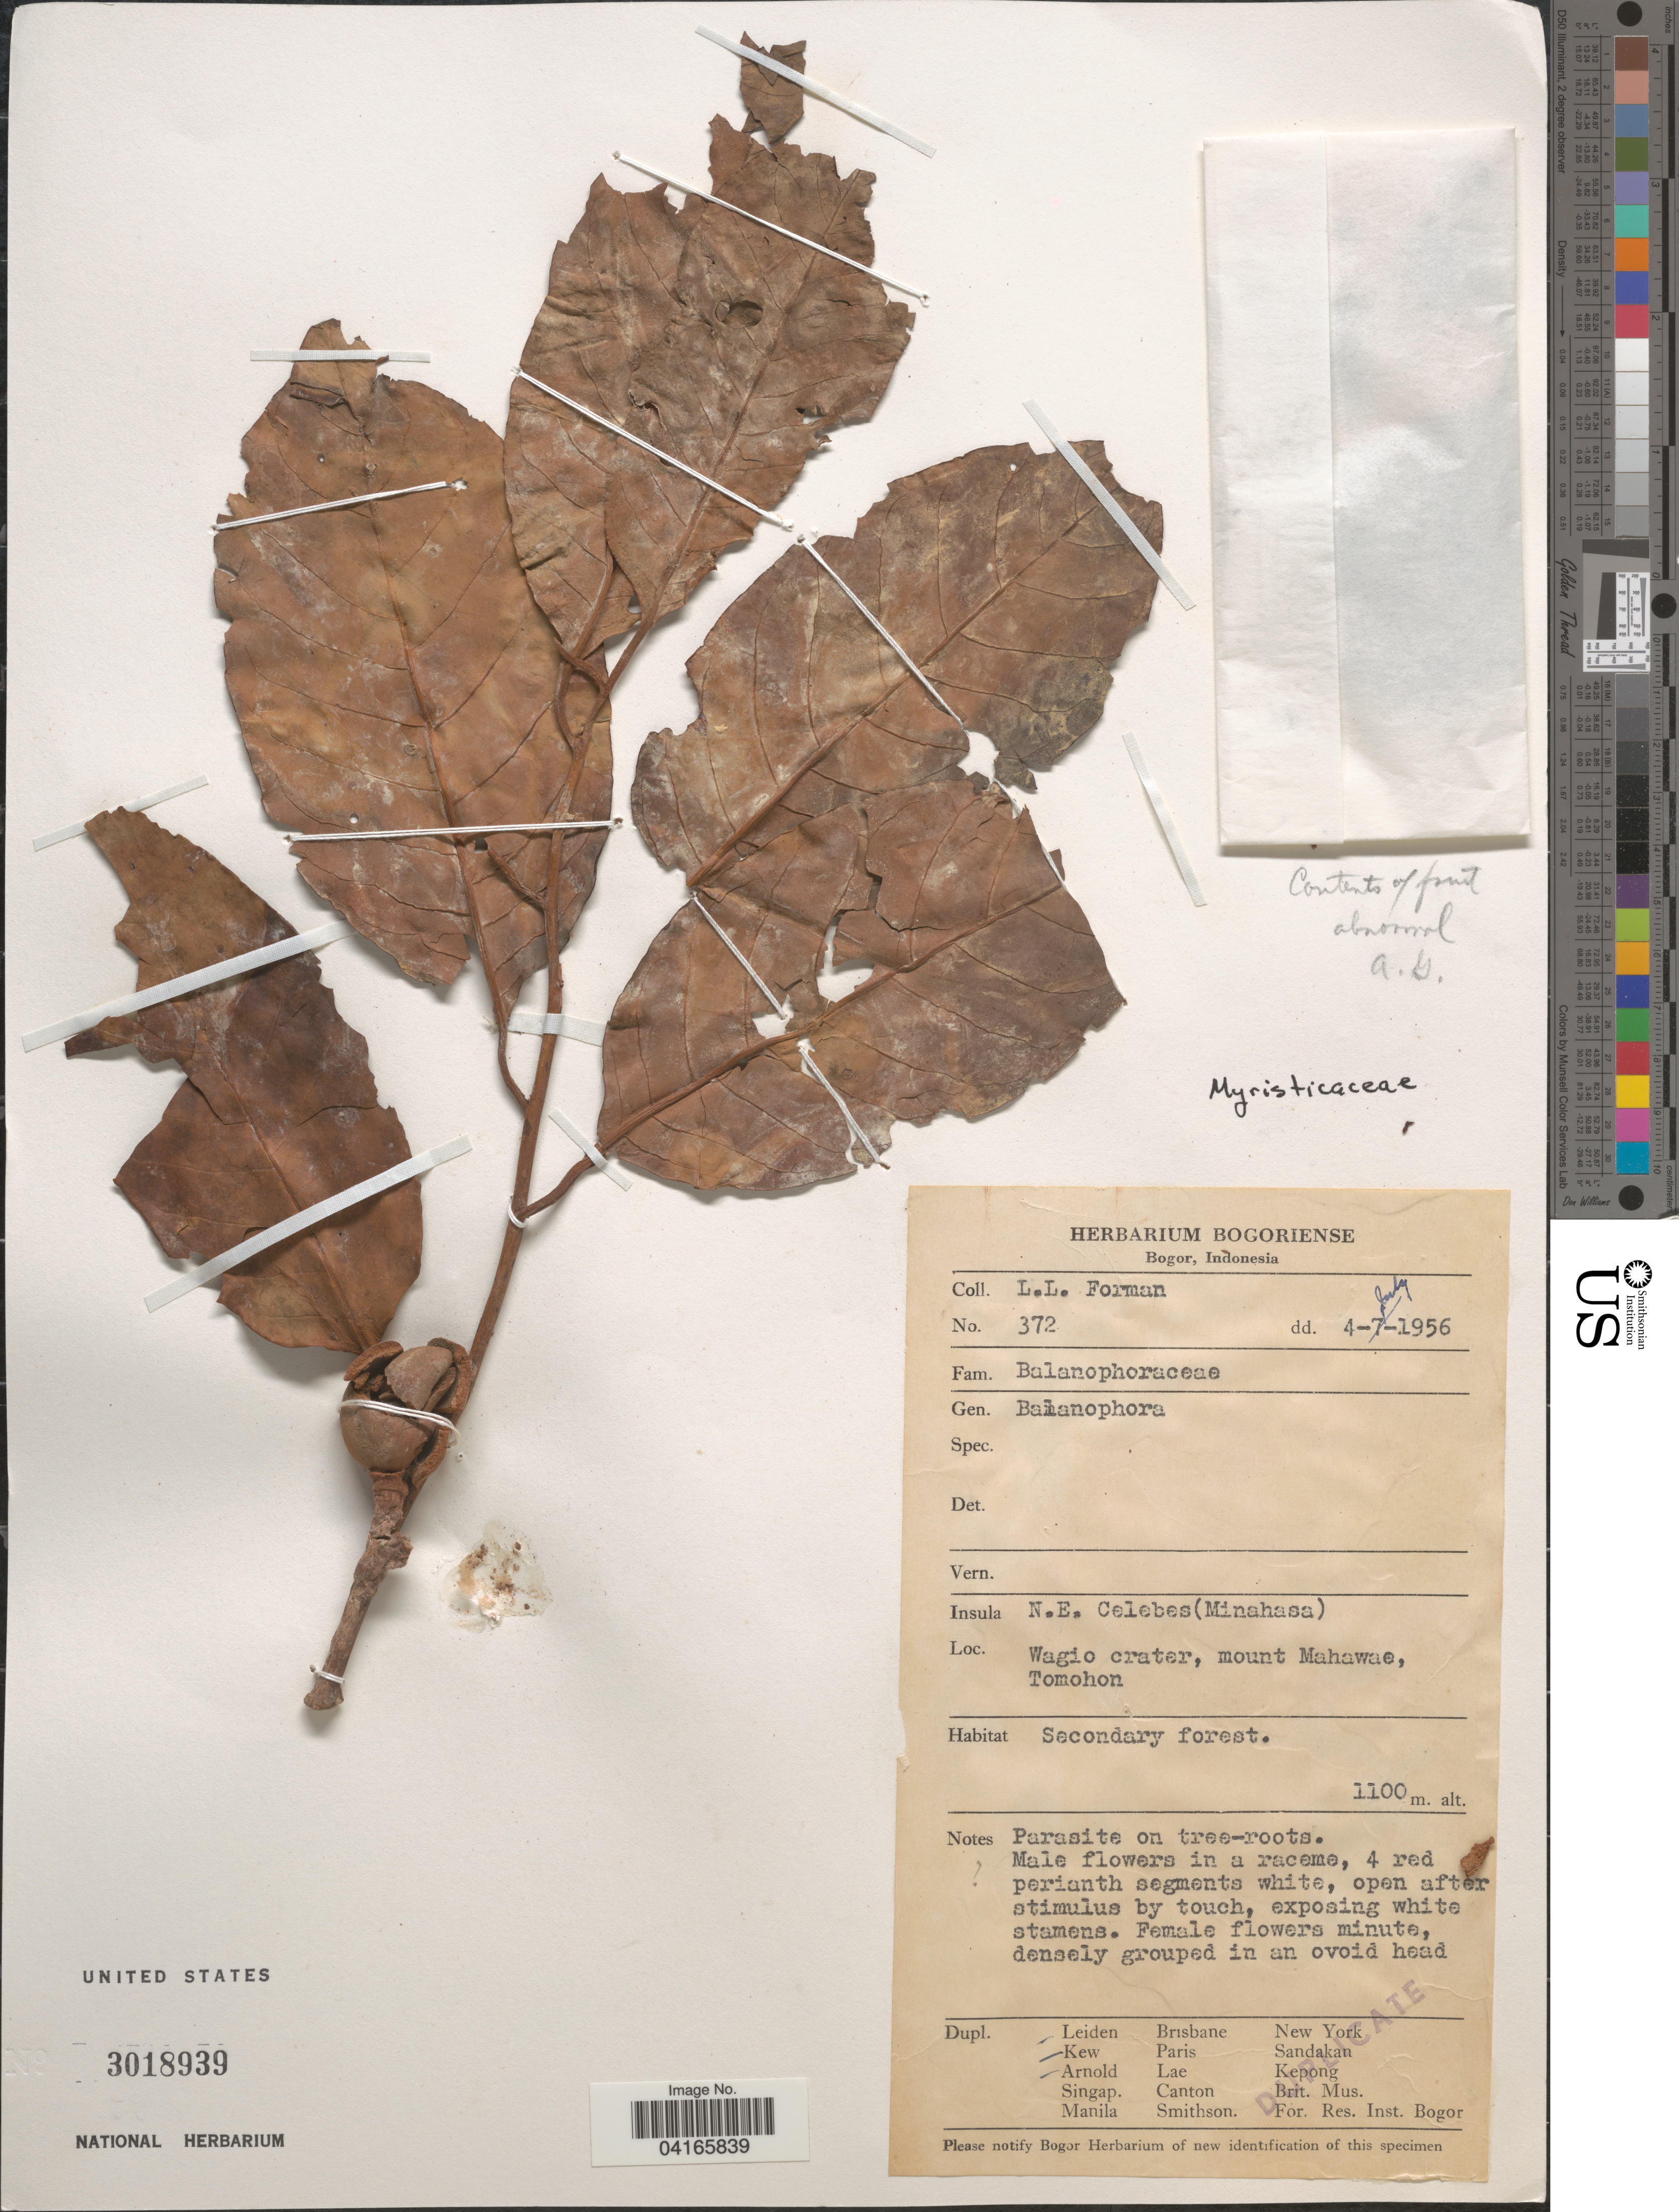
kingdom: Plantae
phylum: Tracheophyta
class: Magnoliopsida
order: Santalales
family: Balanophoraceae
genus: Balanophora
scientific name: Balanophora sp.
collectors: L. Forman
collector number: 372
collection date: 1956-07-04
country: Indonesia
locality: Insula N. E. Celebes (Minahasa). Wagio crater, mount Mahawae, Tomohon.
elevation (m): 1100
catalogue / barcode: US 3018939